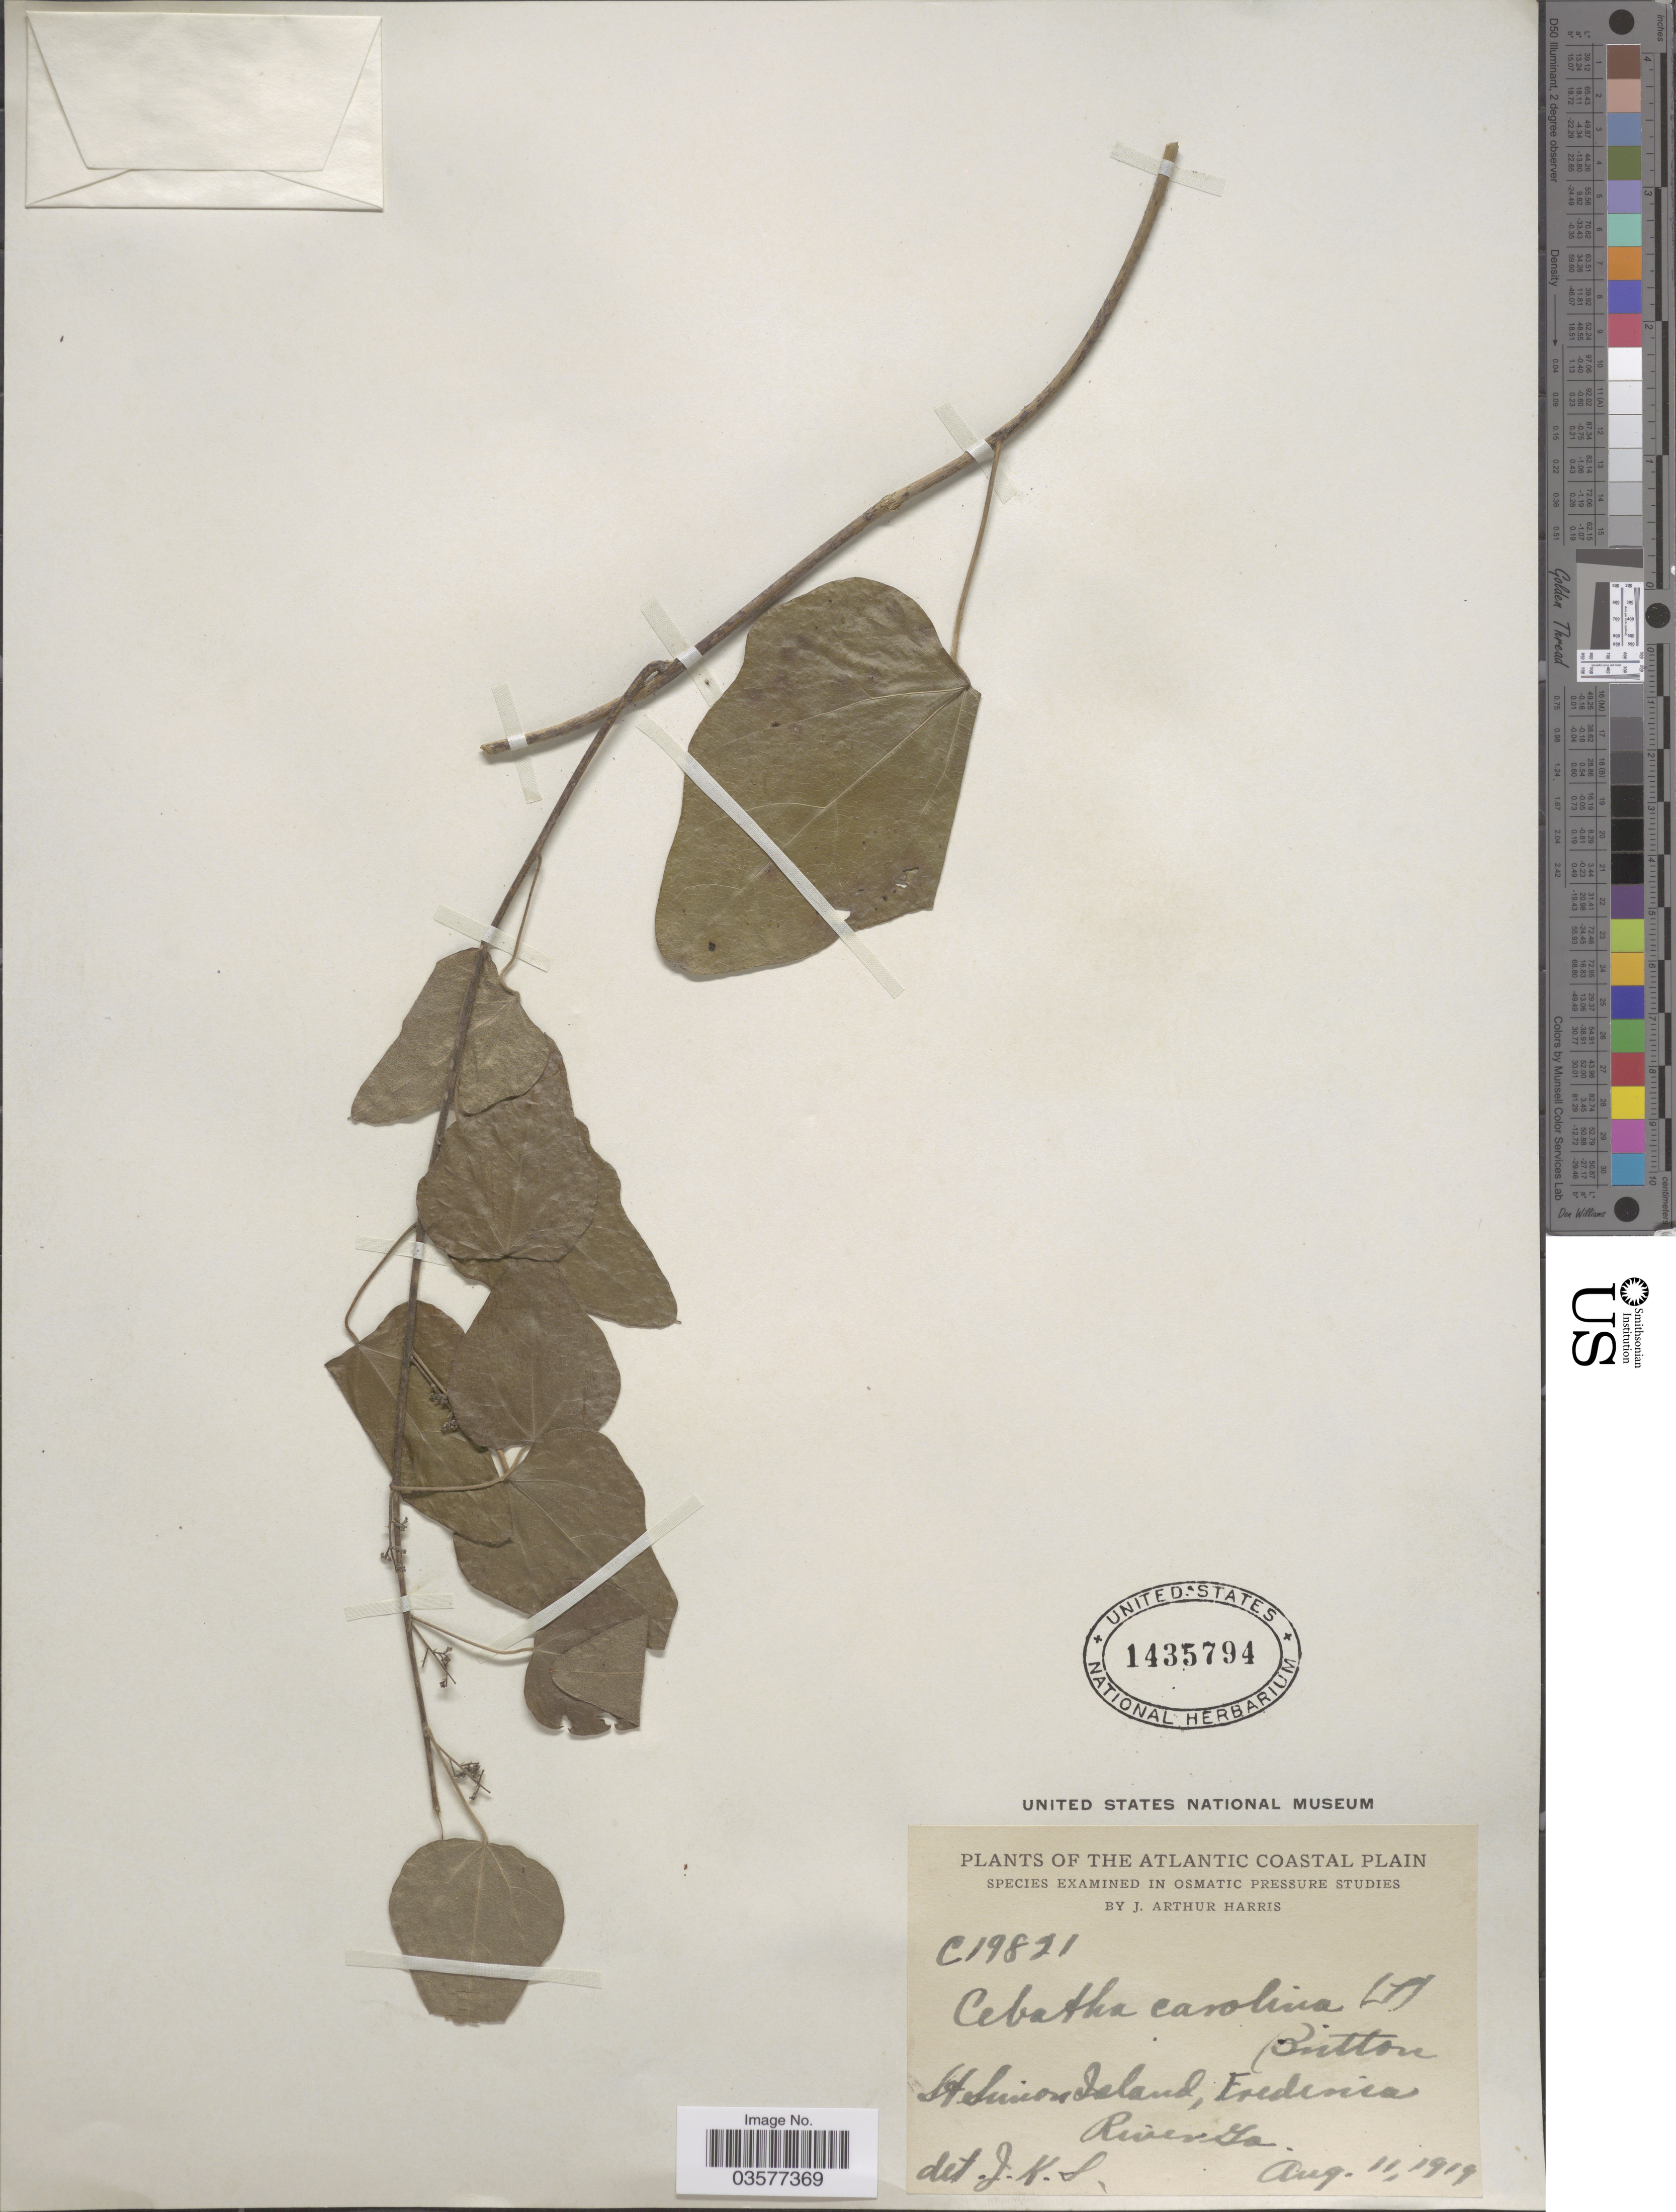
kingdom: Plantae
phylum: Tracheophyta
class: Magnoliopsida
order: Ranunculales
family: Menispermaceae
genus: Cocculus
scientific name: Cocculus carolinus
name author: (L.) DC.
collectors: J. A. Harris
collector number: C19821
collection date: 1919-08-11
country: United States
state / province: Georgia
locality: The Atlantic Coastal Plain. St. Simon Island, Frederica River.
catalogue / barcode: US 1435794